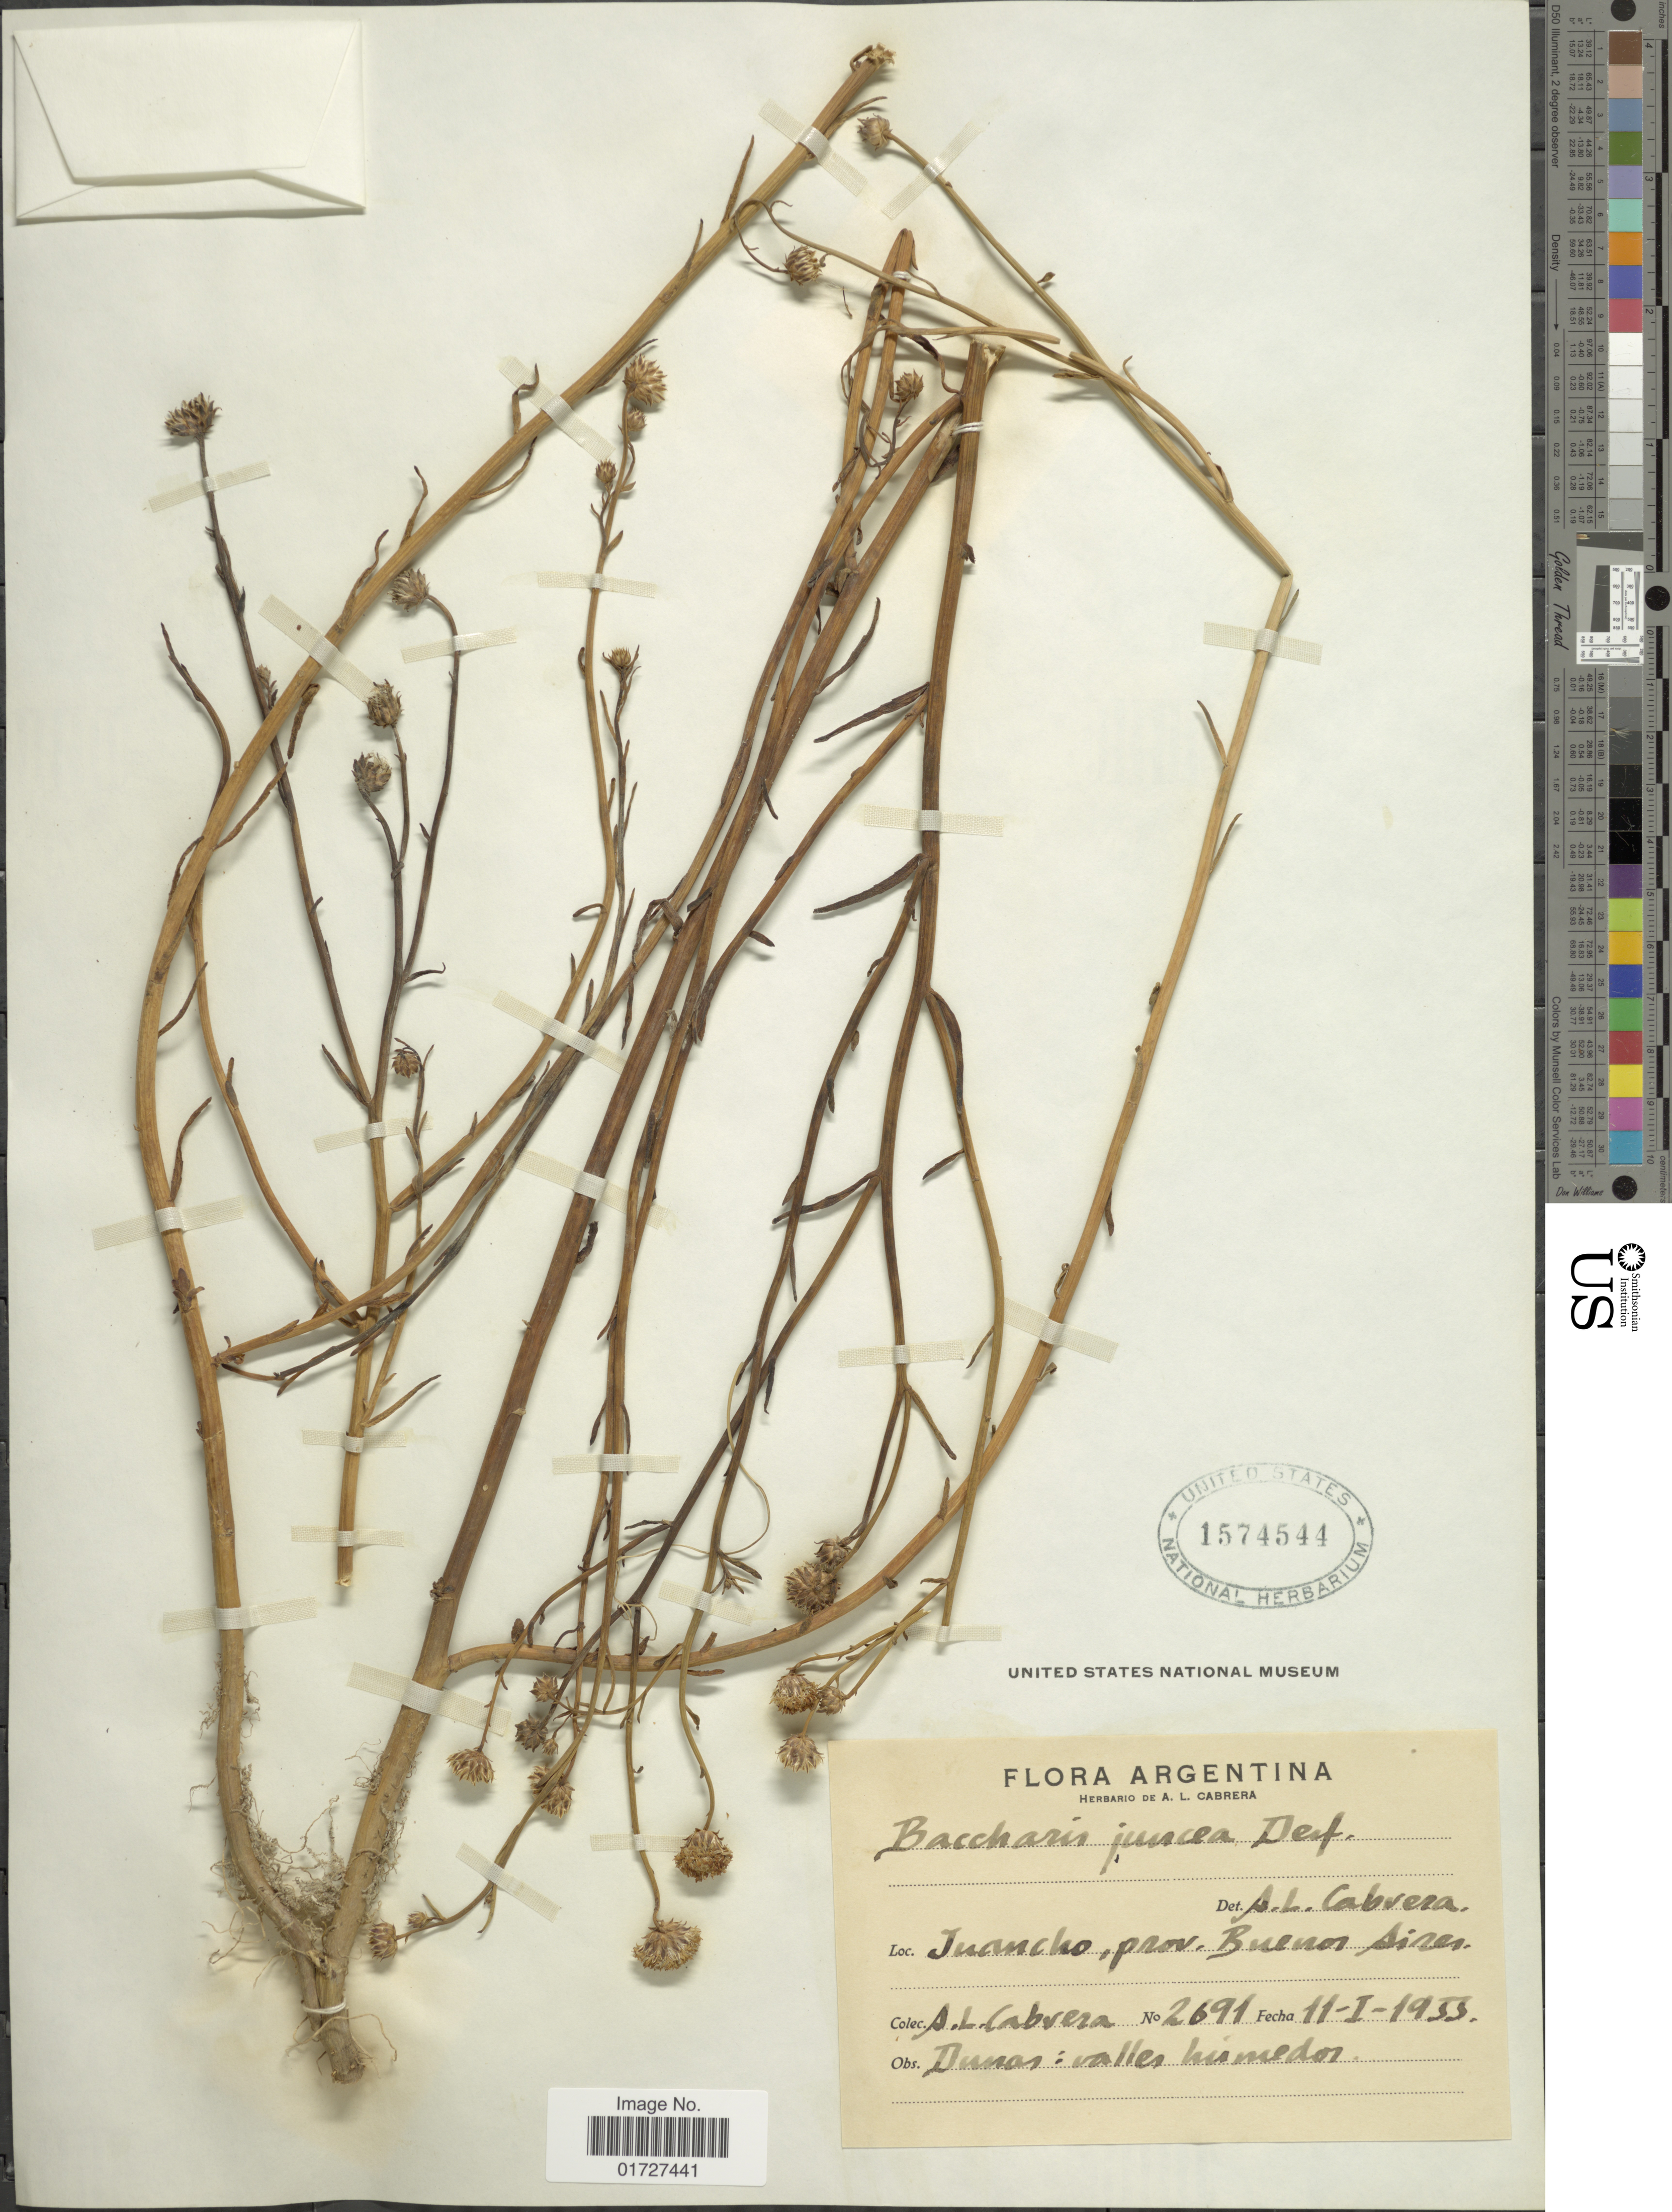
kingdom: Plantae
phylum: Tracheophyta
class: Magnoliopsida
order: Asterales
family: Asteraceae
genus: Baccharis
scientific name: Baccharis juncea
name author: (Lehm.) Desf.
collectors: A. L. Cabrera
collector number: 2691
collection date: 1955-01-11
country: Argentina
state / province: Buenos Aires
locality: Juancho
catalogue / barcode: US 1574544